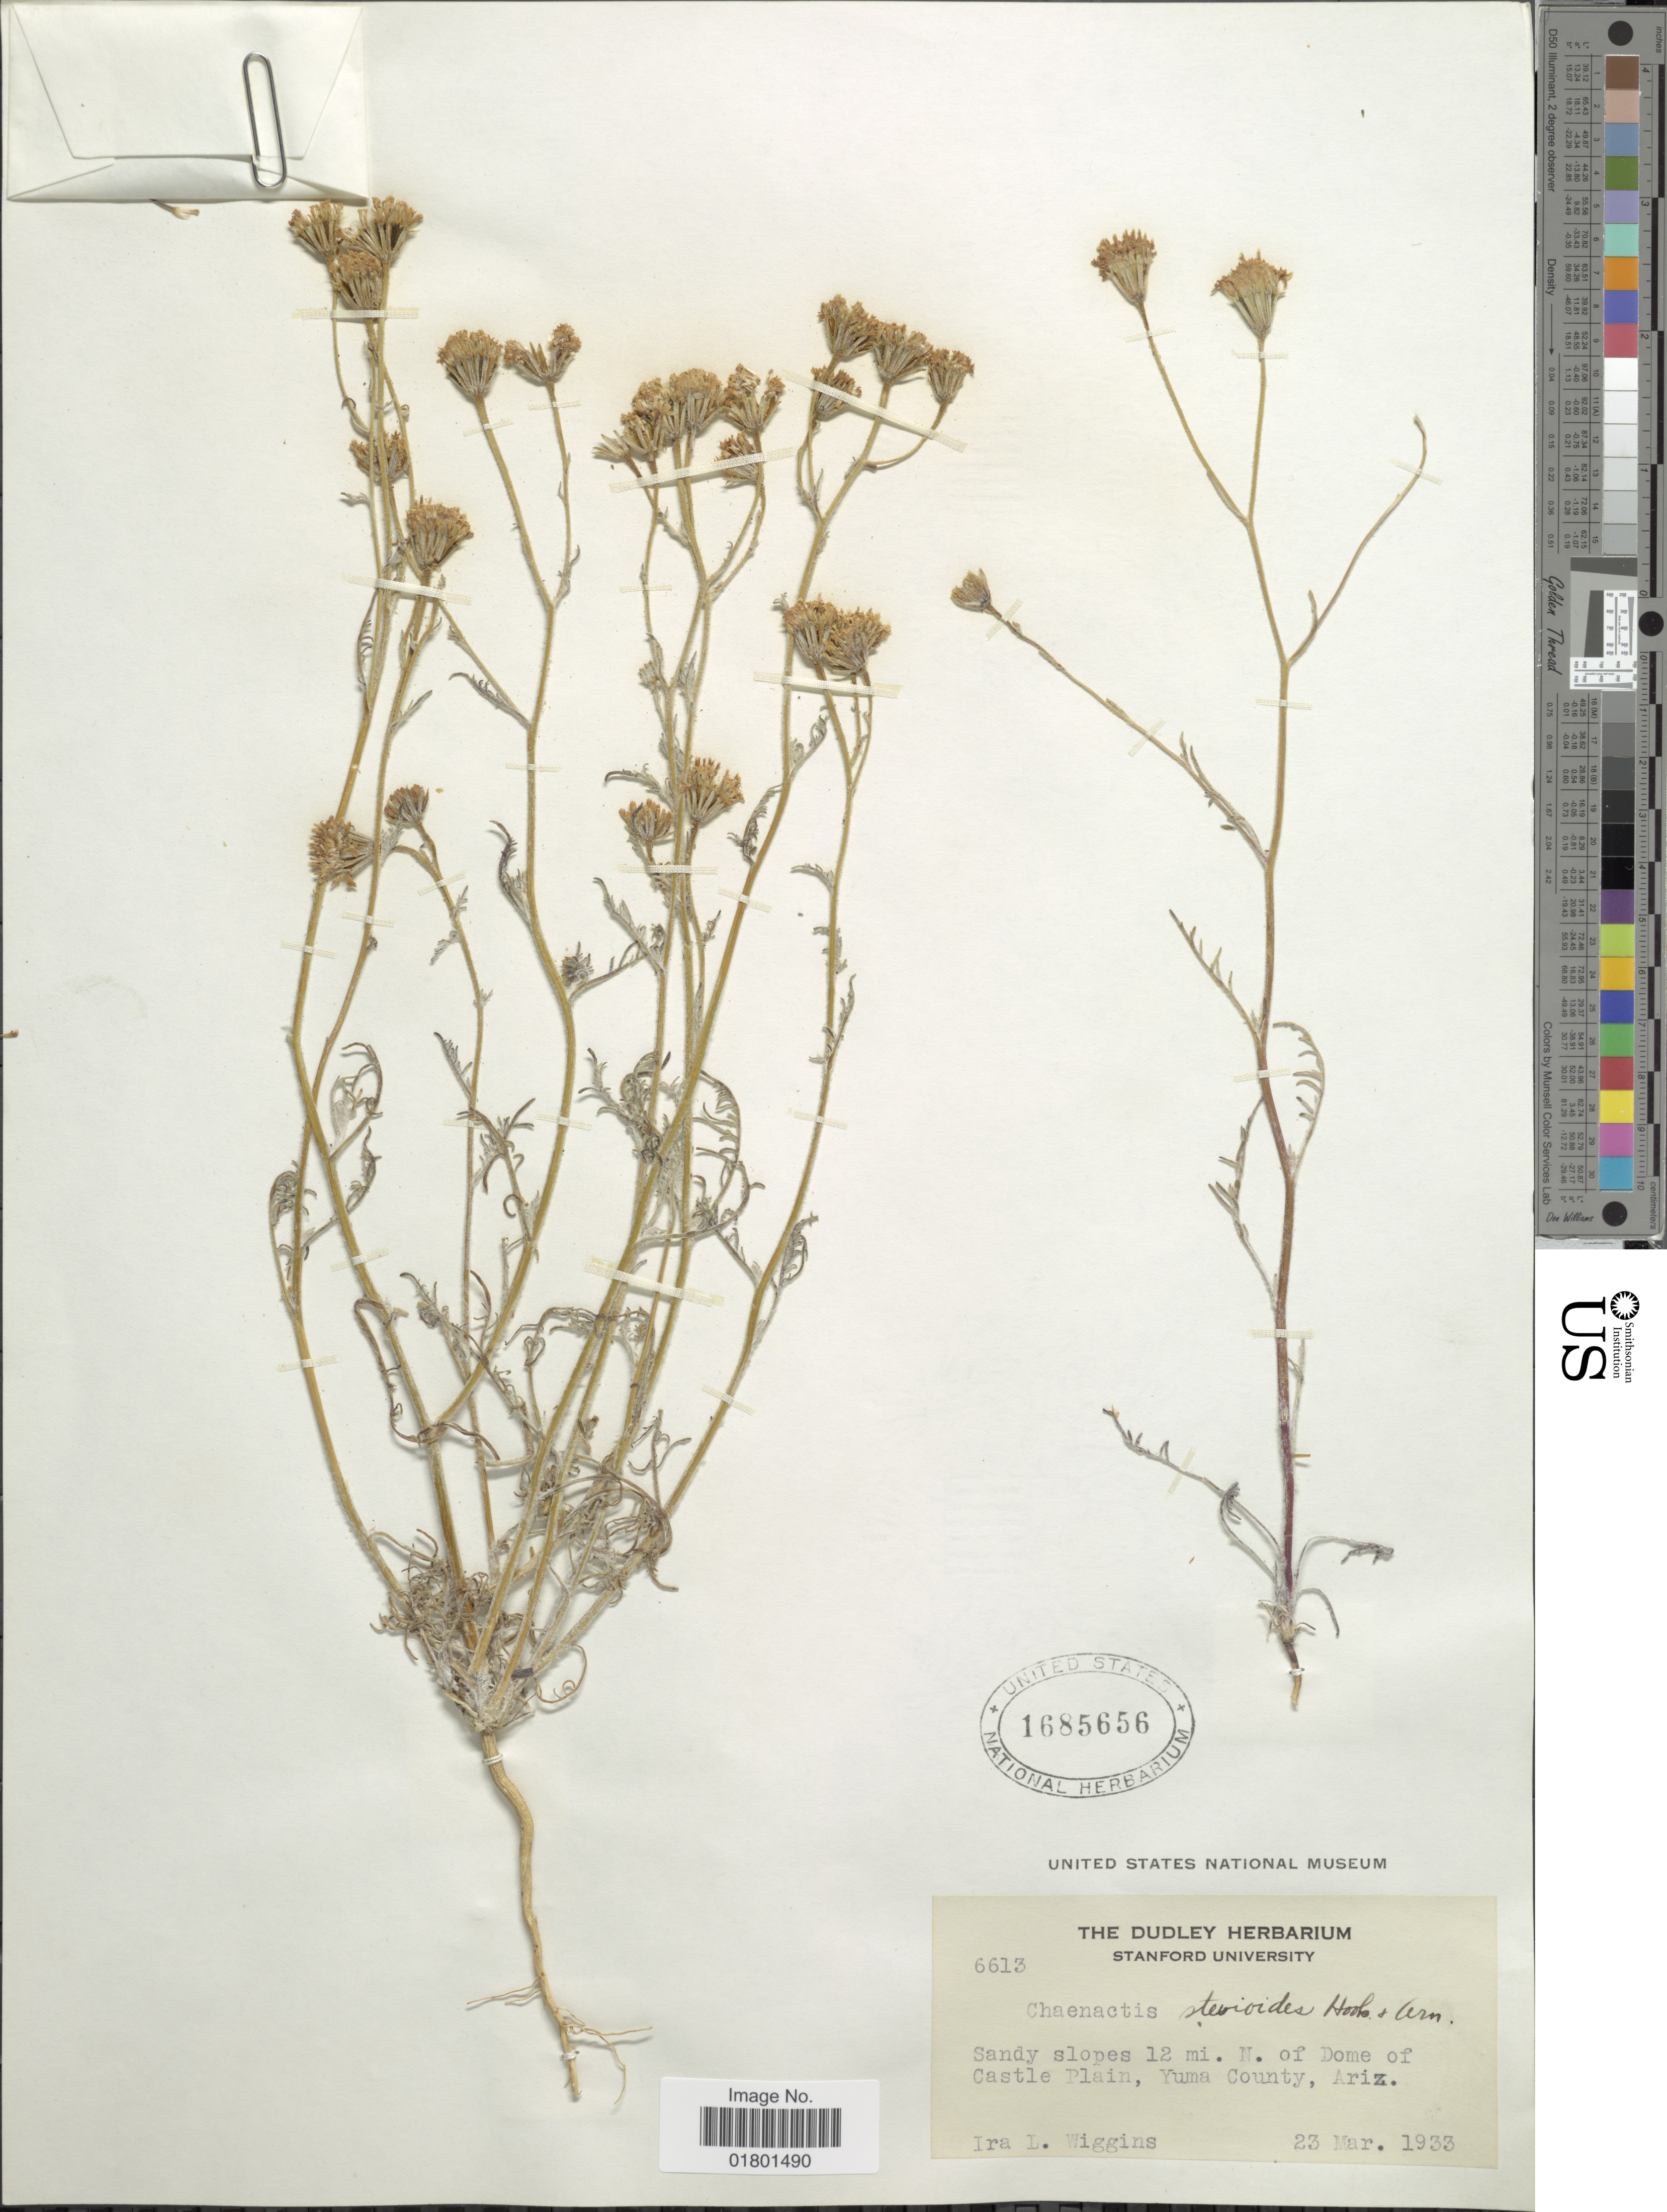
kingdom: Plantae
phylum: Tracheophyta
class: Magnoliopsida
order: Asterales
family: Asteraceae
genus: Chaenactis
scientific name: Chaenactis stevioides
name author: Hook. & Arn.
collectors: I. L. Wiggins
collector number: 6613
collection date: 1933-03-23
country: United States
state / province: Arizona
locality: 12 mi. N. of Dome of Castle Plain, Yuma County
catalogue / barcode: US 1685656